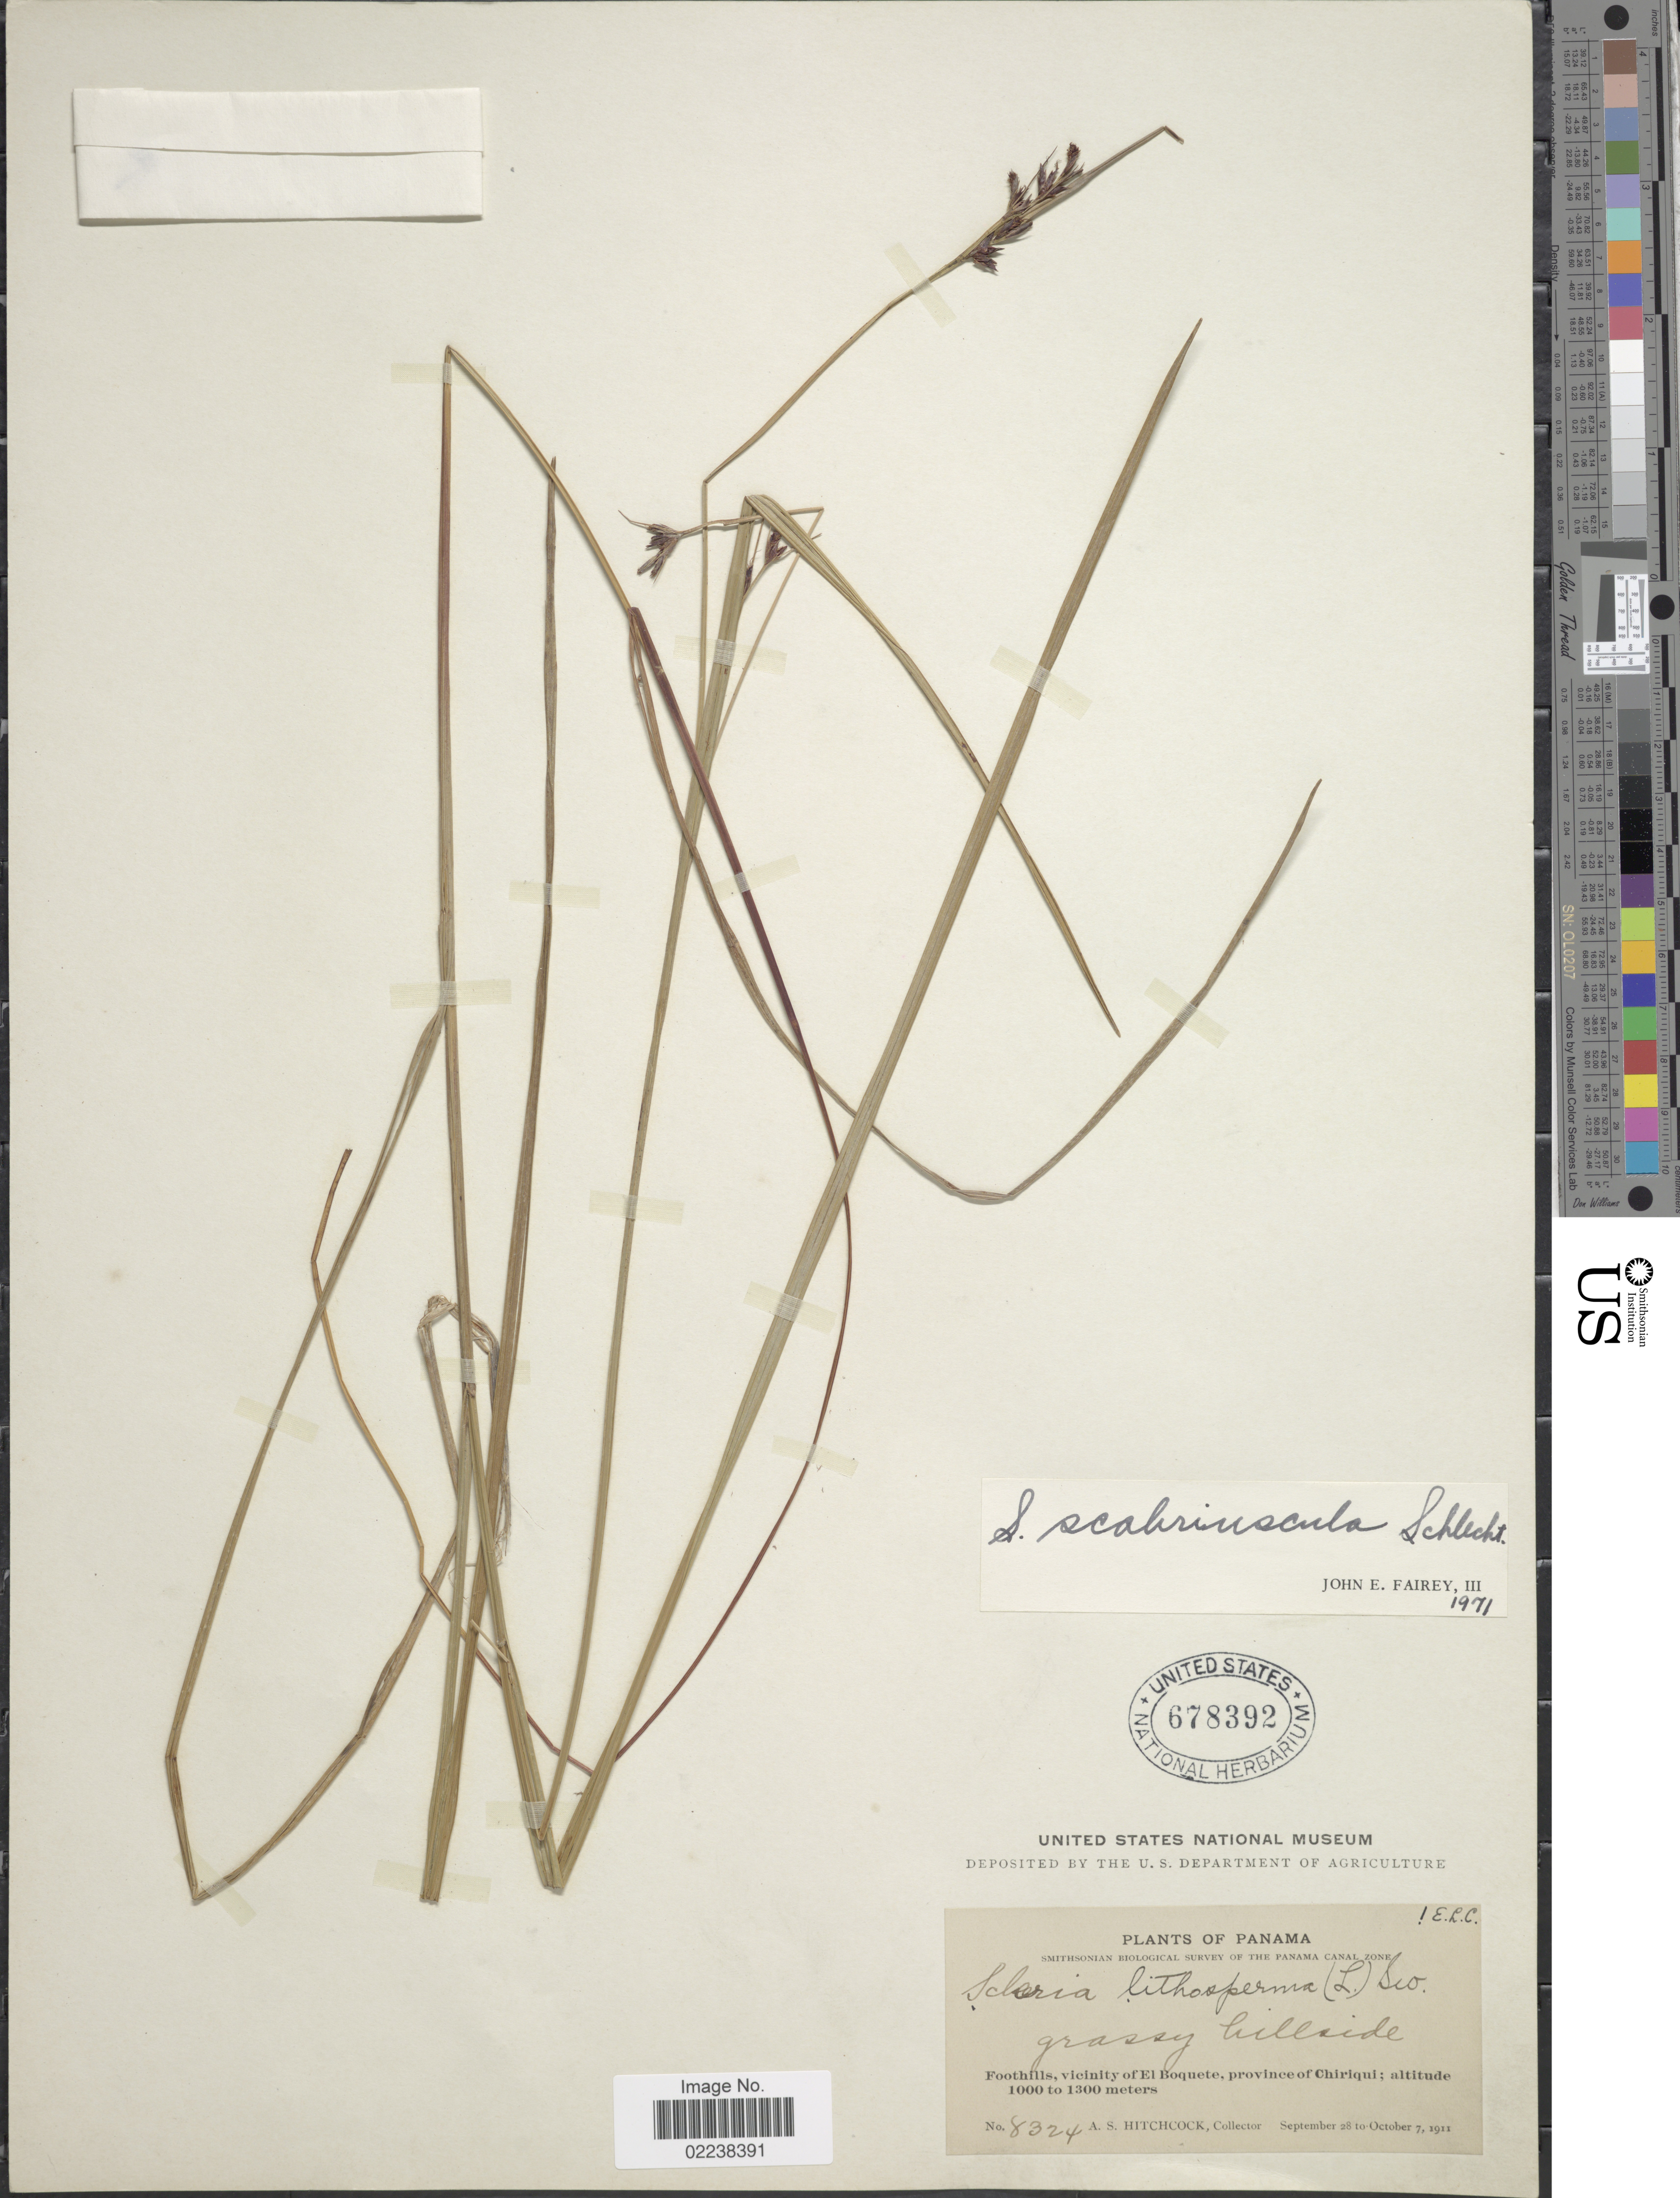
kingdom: Plantae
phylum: Tracheophyta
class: Liliopsida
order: Poales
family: Cyperaceae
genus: Scleria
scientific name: Scleria scabriuscula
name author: Schltdl.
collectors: A. S. Hitchcock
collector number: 8324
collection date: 1911-09-28/1911-10-07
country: Panama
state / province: Chiriqui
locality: Foothills, vicinity of El Boquete, province of Chiriqui. grassy hillside.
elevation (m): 1000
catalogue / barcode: US 678392